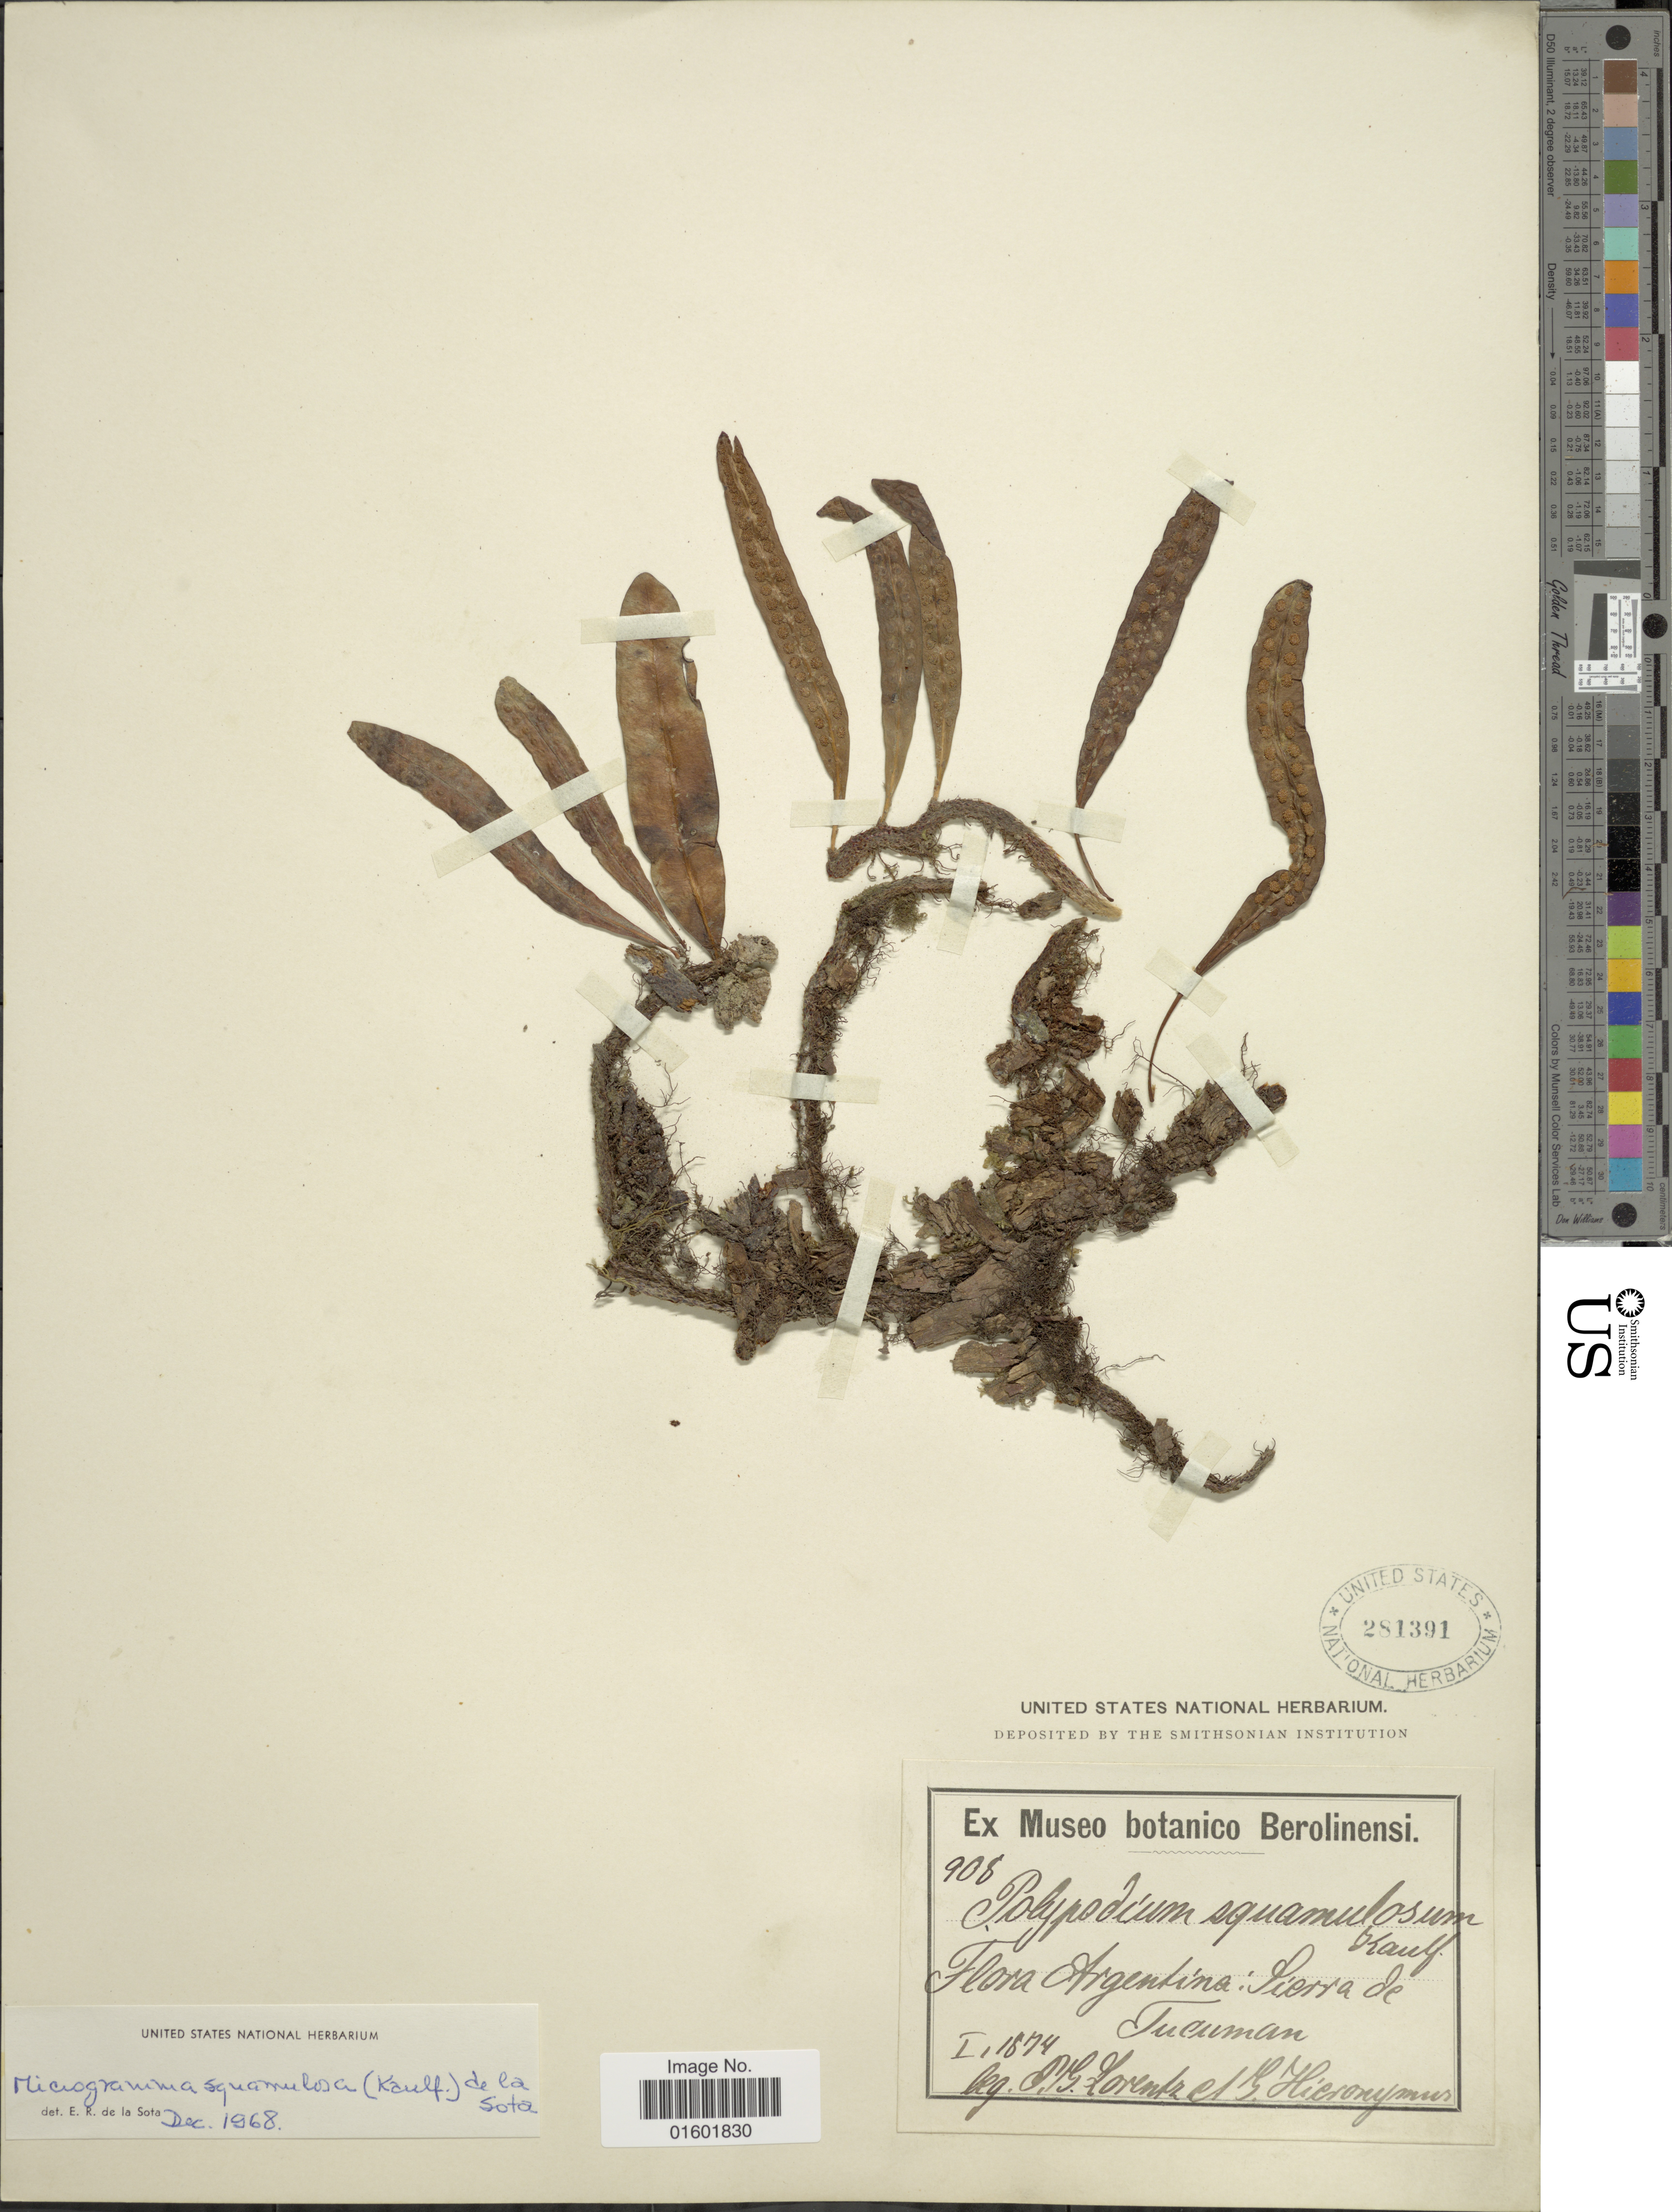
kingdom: Plantae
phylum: Tracheophyta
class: Polypodiopsida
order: Polypodiales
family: Polypodiaceae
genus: Microgramma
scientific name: Microgramma squamulosa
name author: (Kaulf.) Sota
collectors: P. G. Lorentz & G. H. Hieronymus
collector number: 908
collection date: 1874-01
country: Argentina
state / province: Tucuman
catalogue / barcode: US 281391